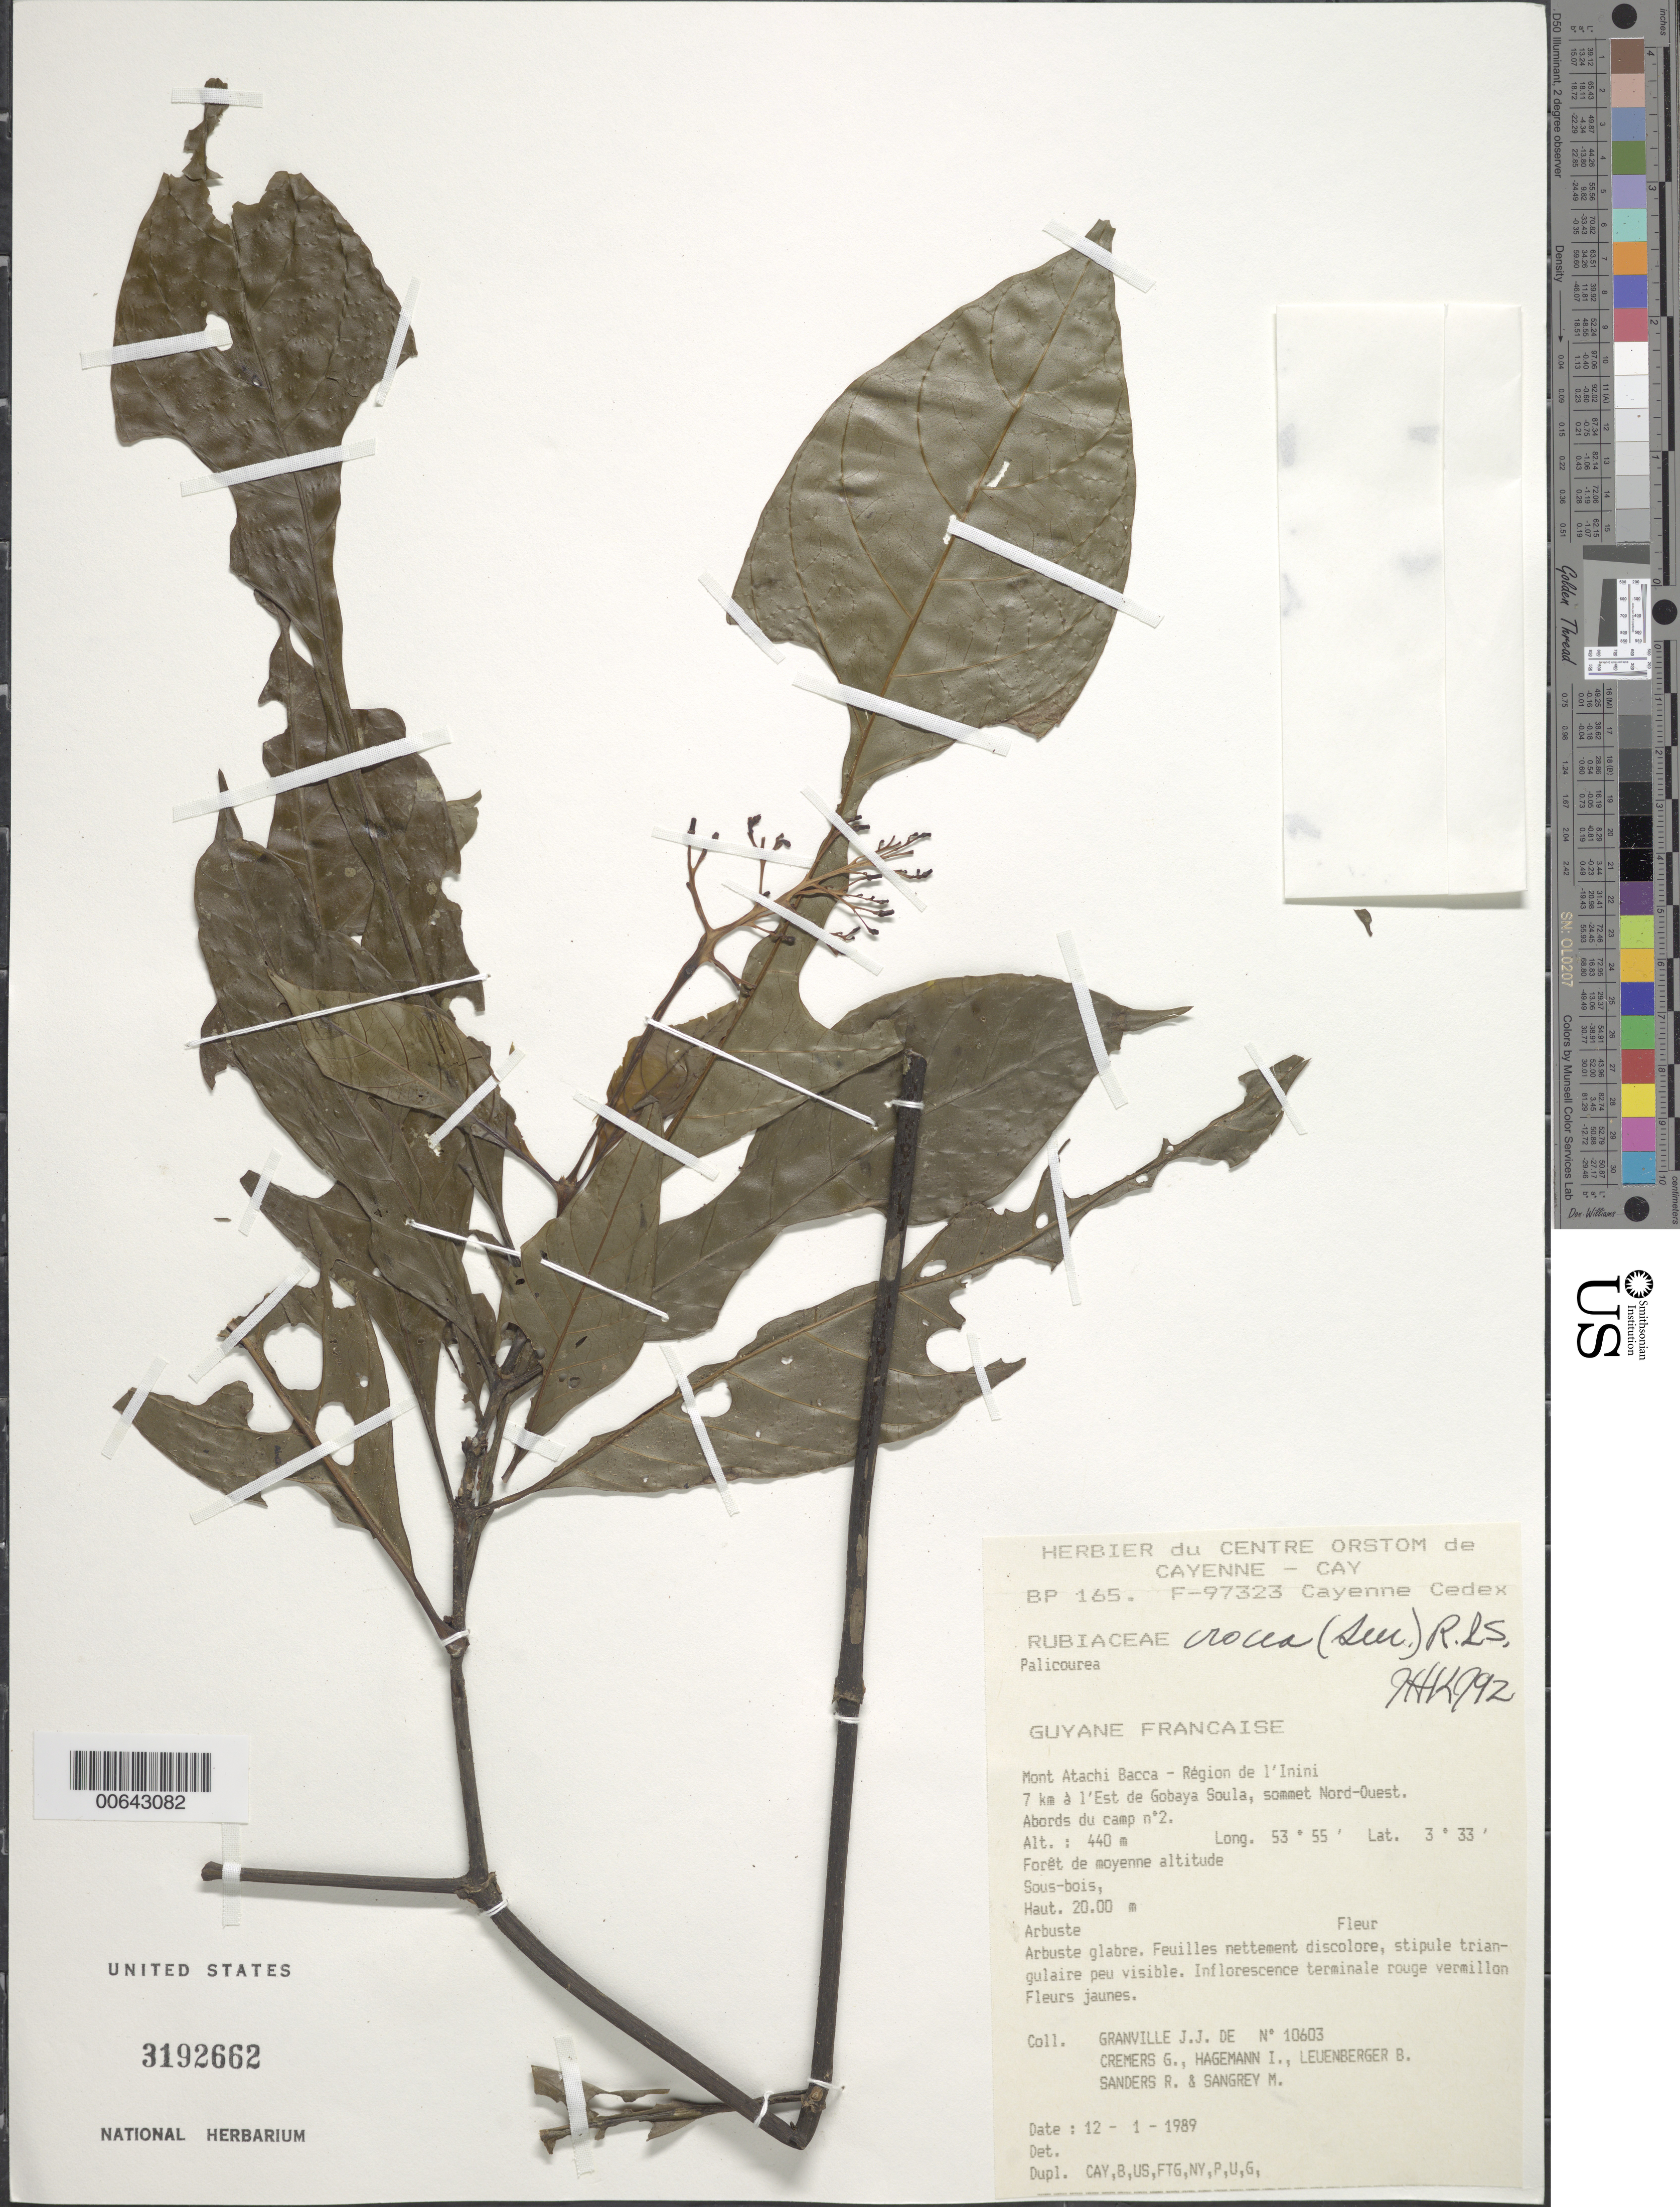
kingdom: Plantae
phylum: Tracheophyta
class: Magnoliopsida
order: Gentianales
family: Rubiaceae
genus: Palicourea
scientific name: Palicourea crocea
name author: (Sw.) Schult.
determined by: Kirkbride, J. H.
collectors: J.-J. de Granville, G. Cremers, J. Hagemann, B. E. Leuenberger & M. S. Sangrey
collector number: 10603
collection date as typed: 12-Jan-89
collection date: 1989-01-12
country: French Guiana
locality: Mont Atachi Bacca, région de l'Inini, NW sommet, 7 km to E of Gobaya Soula. Env. du camp 2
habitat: Foret de moyenne altitude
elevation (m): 440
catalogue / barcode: US 3192662